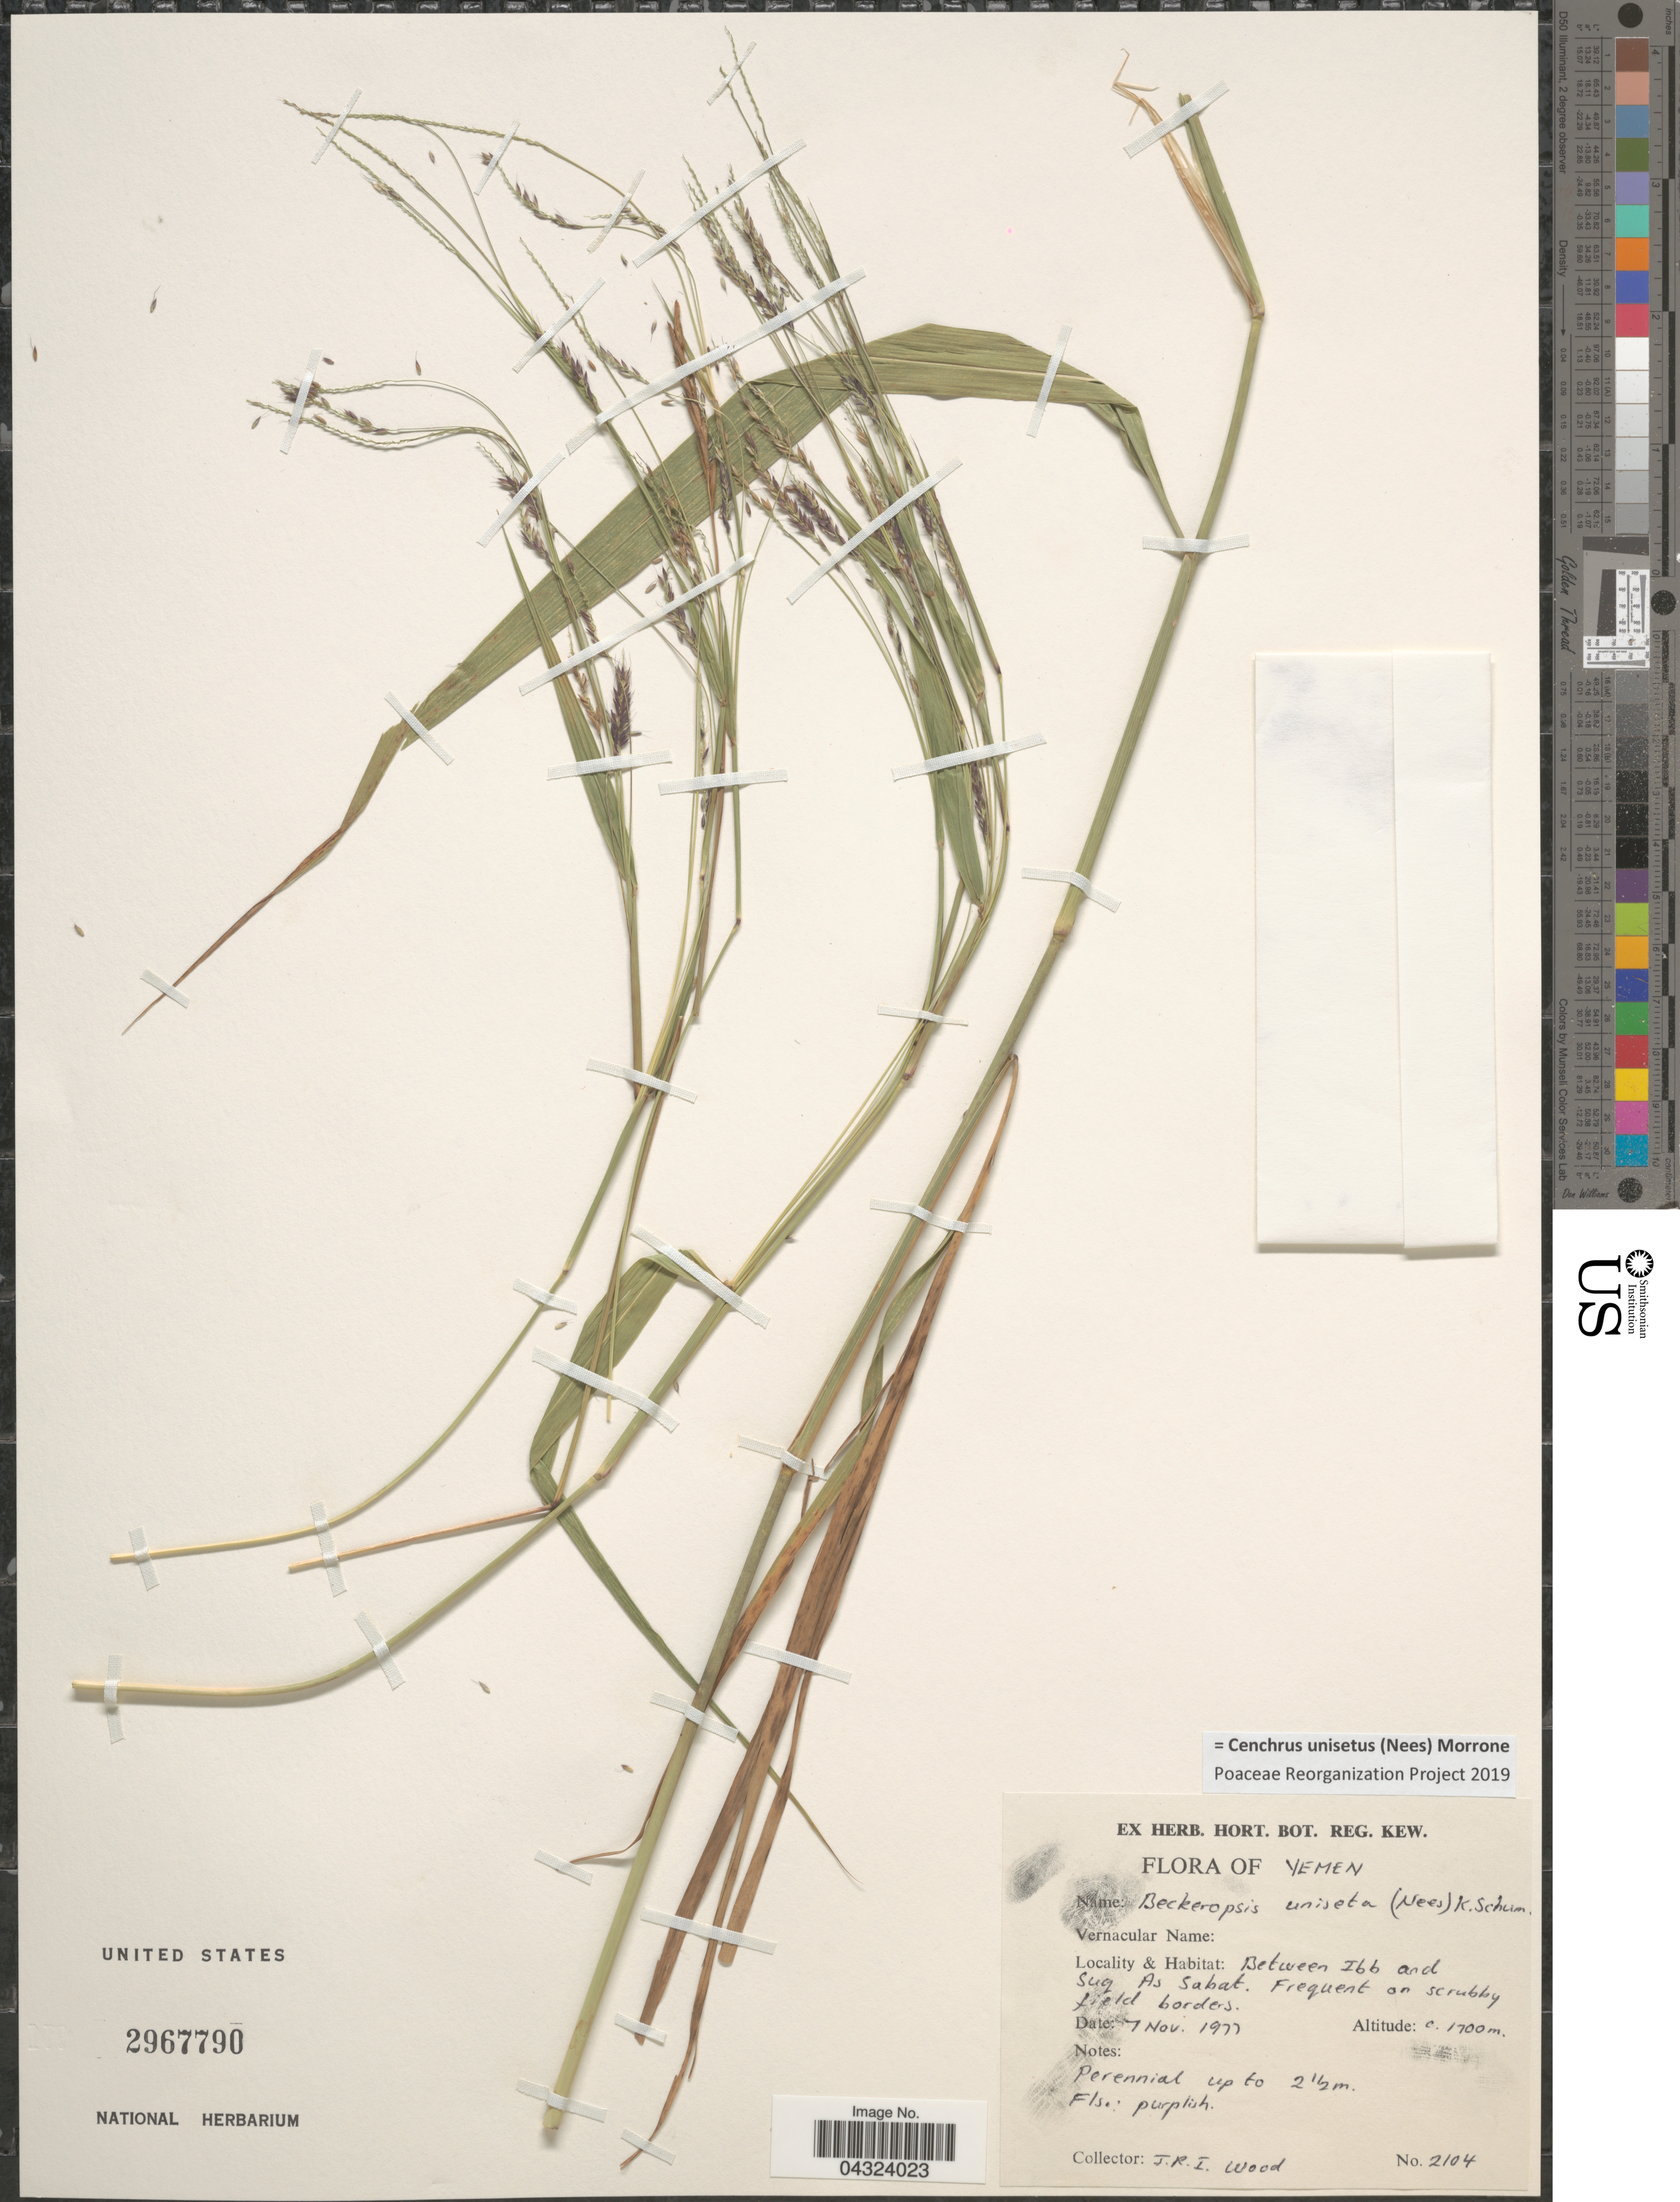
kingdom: Plantae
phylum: Tracheophyta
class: Liliopsida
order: Poales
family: Poaceae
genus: Cenchrus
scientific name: Cenchrus unisetus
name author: (Nees) Morrone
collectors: J. R. I. Wood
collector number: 2104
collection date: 1977-11-07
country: Yemen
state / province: Ibb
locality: Between Ibb and Suq As Sabat.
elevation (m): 1700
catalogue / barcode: US 2967790